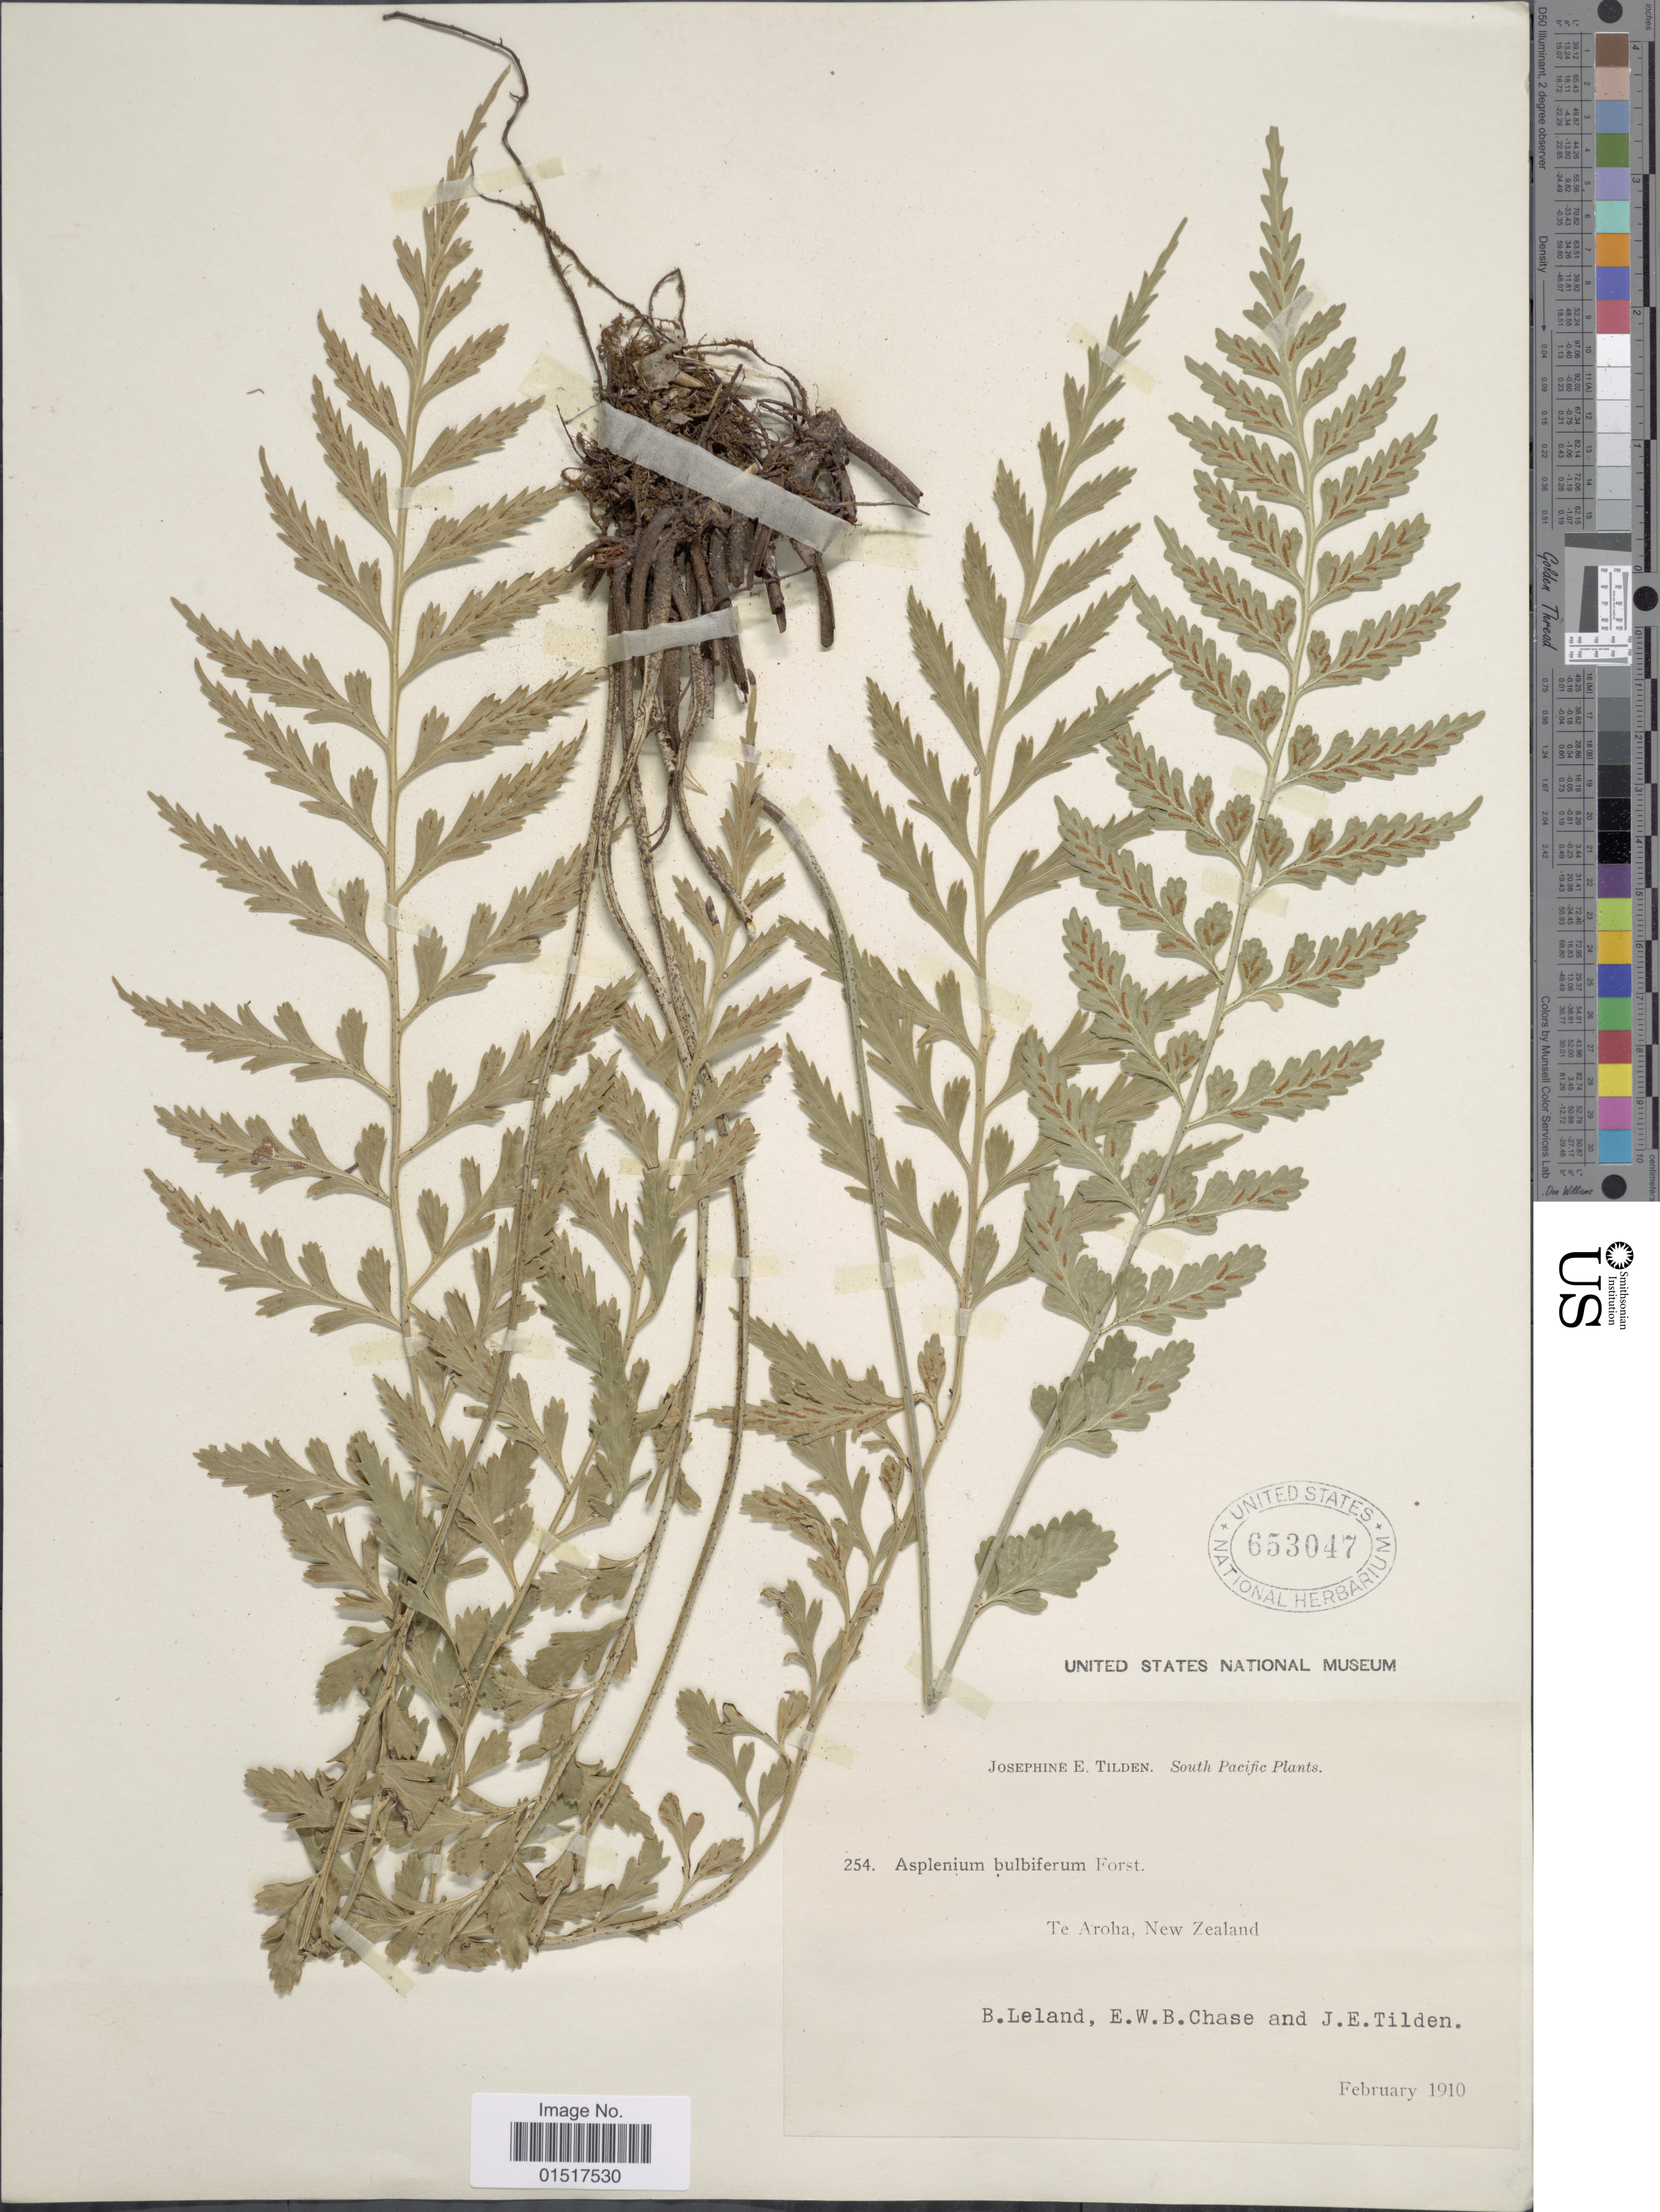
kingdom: Plantae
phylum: Tracheophyta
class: Polypodiopsida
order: Polypodiales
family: Aspleniaceae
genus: Asplenium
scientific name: Asplenium bulbiferum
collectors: B. Leland, E. W. Chase & J. E. Tilden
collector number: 254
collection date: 1910-02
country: New Zealand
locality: South Pacific. Te Aroha.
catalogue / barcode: US 653047